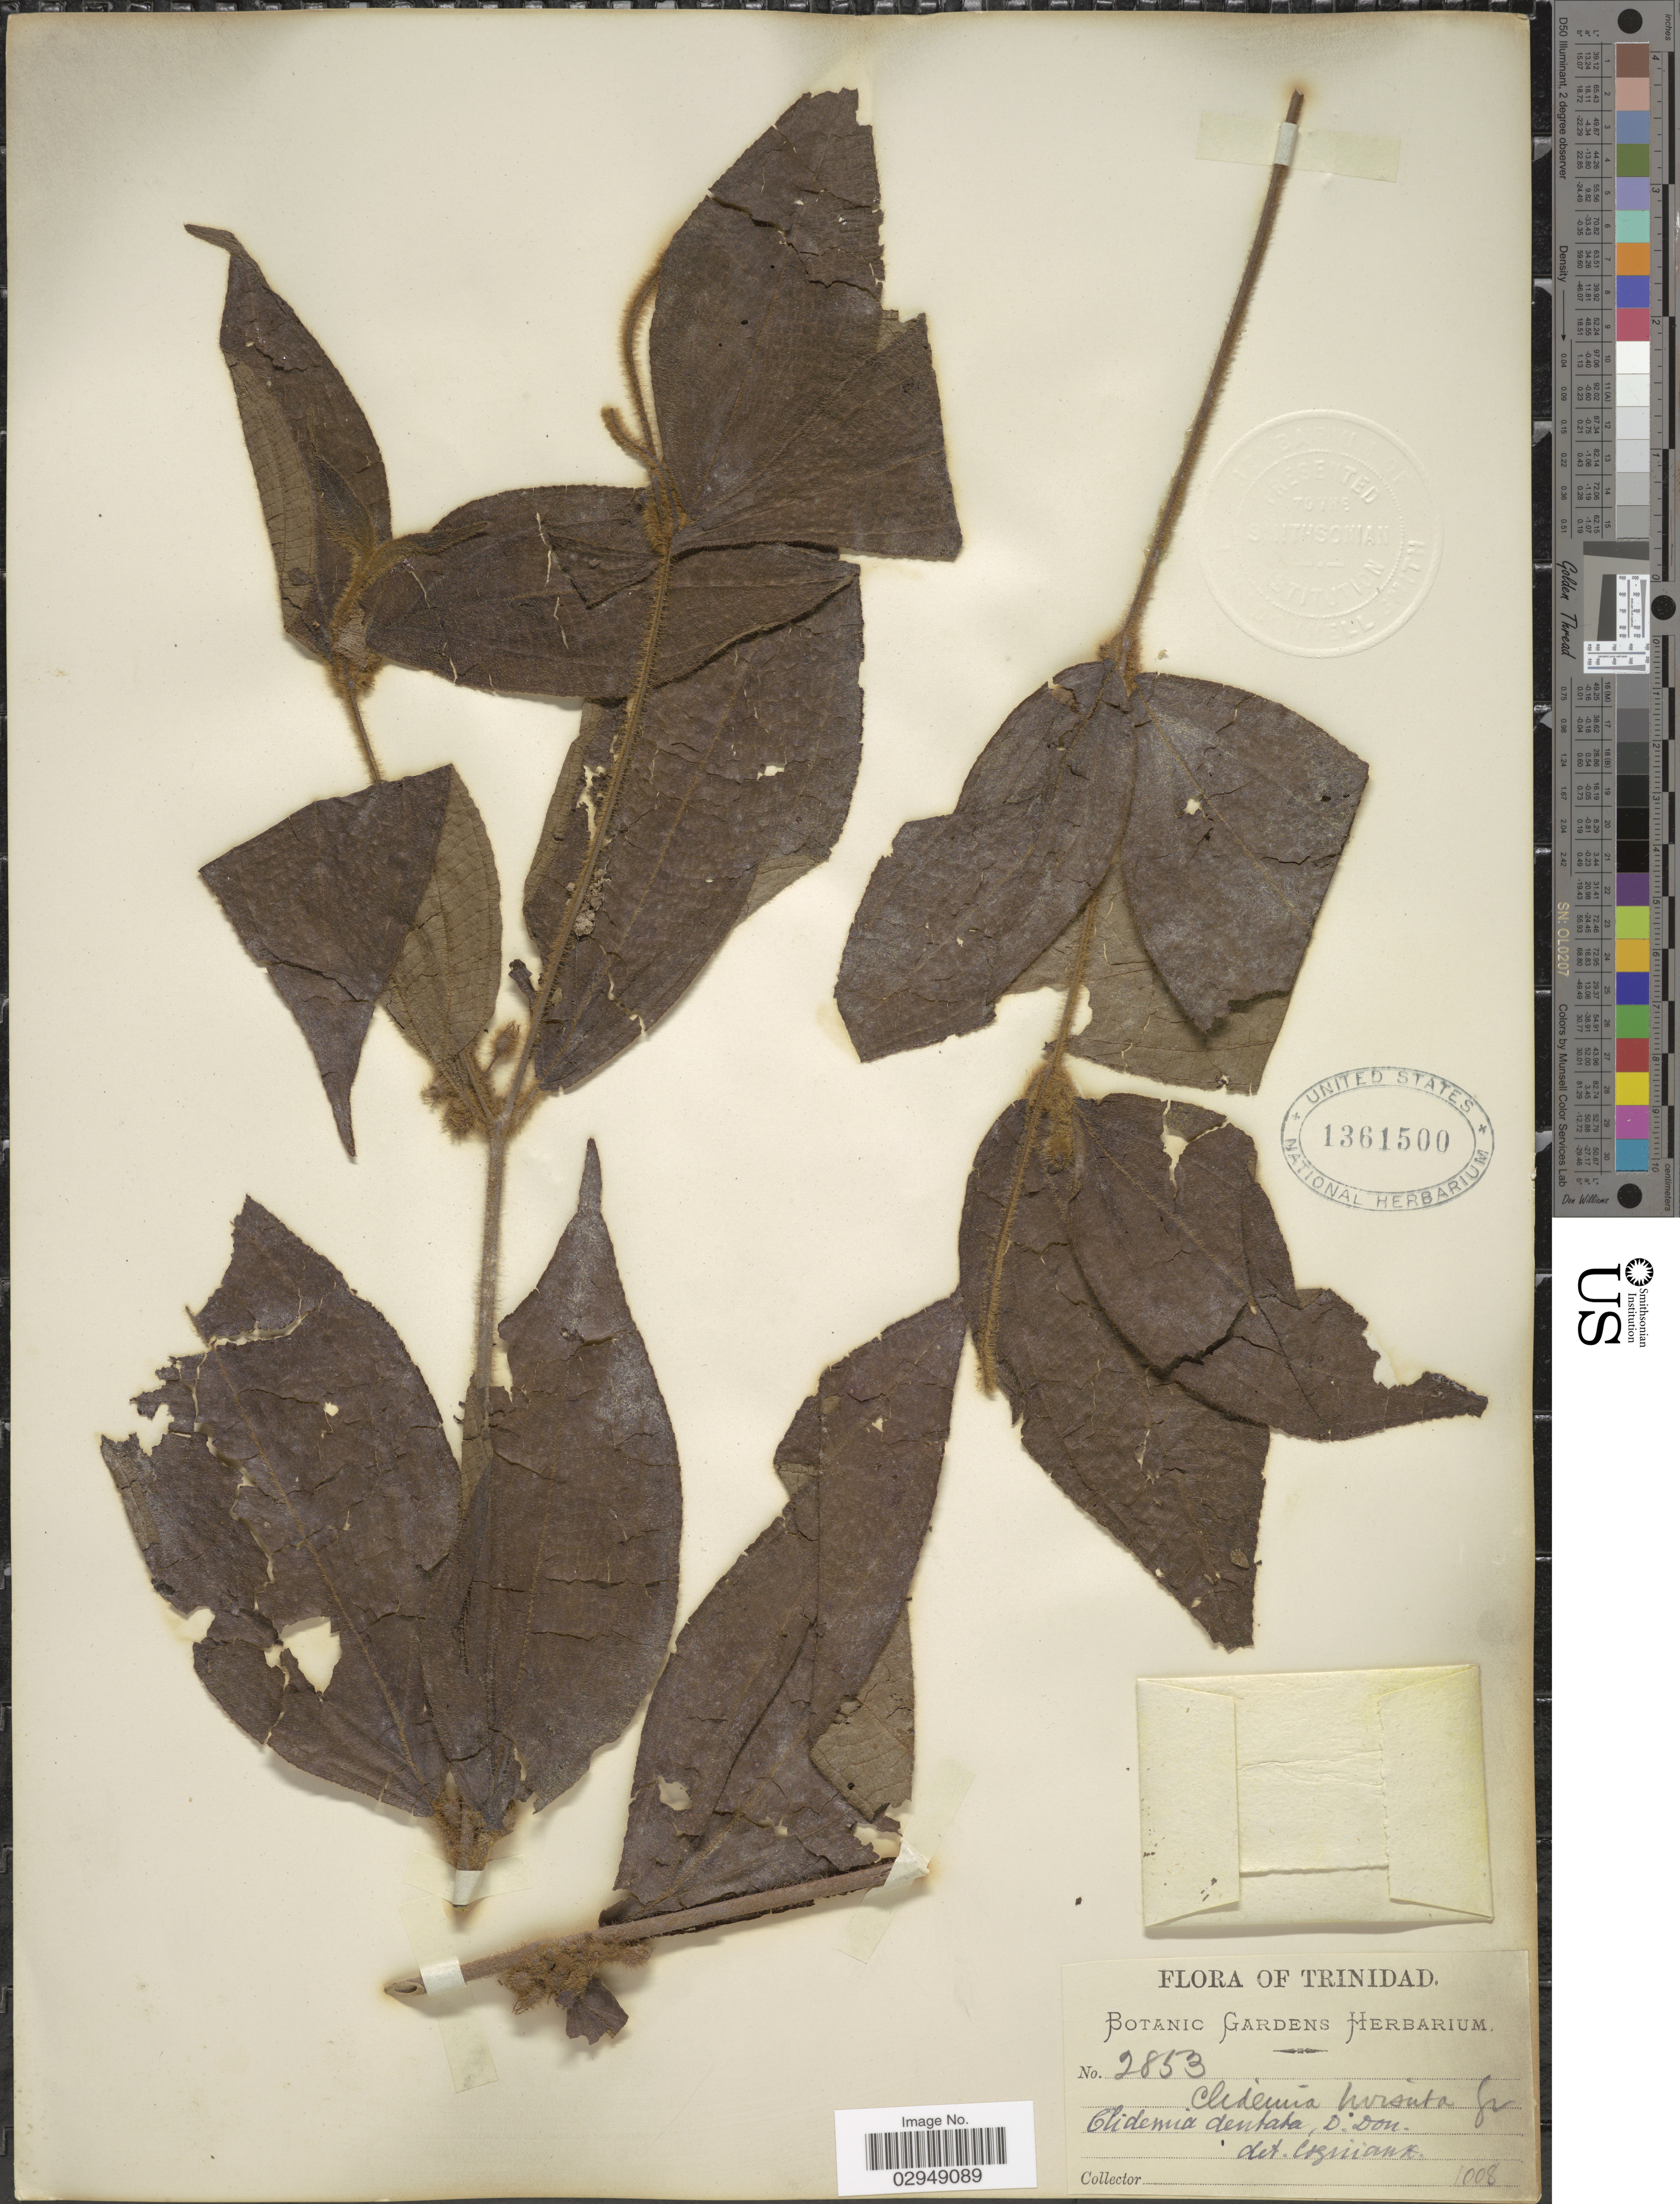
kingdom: Plantae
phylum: Tracheophyta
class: Magnoliopsida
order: Myrtales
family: Melastomataceae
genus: Clidemia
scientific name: Clidemia dentata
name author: D. Don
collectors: ex herb. Botanic Gardens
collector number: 2853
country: Trinidad and Tobago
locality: Trinidad.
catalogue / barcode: US 1361500